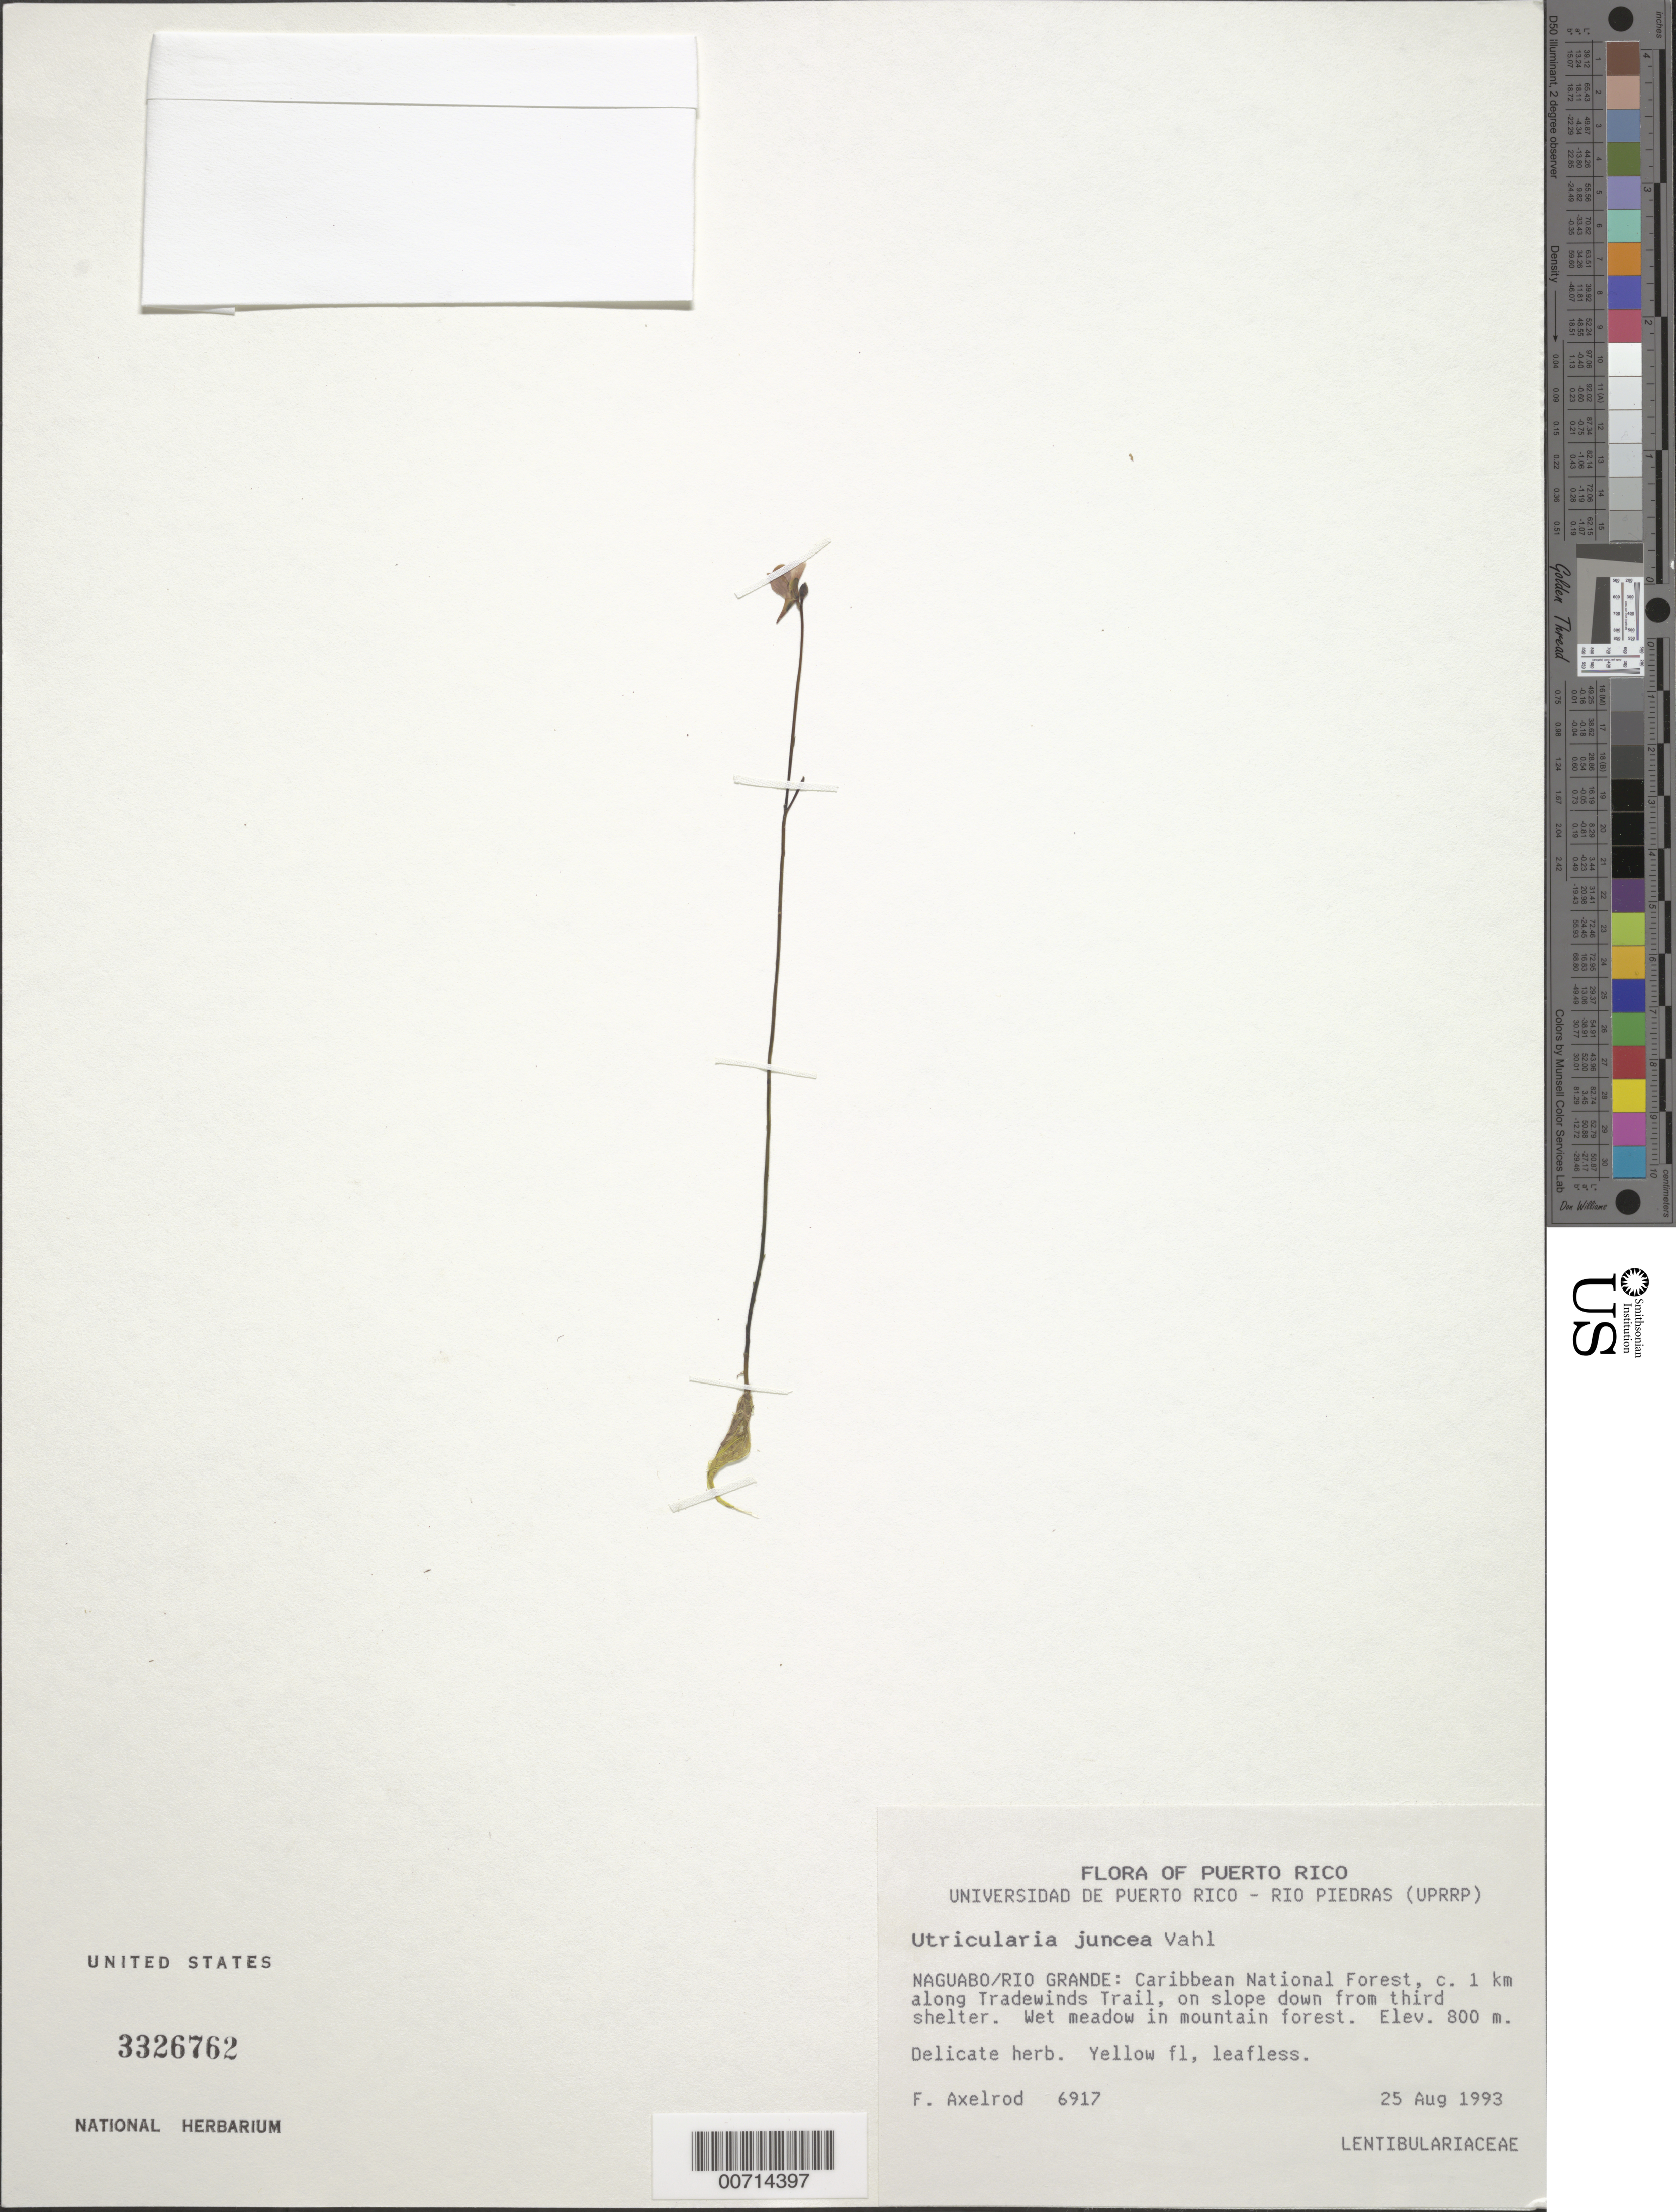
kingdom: Plantae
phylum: Tracheophyta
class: Magnoliopsida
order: Lamiales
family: Lentibulariaceae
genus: Utricularia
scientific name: Utricularia juncea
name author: Vahl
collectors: F. S. Axelrod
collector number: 6917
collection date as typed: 25 Aug 1993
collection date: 1993-08-25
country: Puerto Rico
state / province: Naguabo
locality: Naguabo/Rio Grande: Carib. Natl. Forest, c. 1 km along Tradewinds Trail, on slope down from third shelter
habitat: Wet meadow in mountain forest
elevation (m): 800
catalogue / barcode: US 3326762